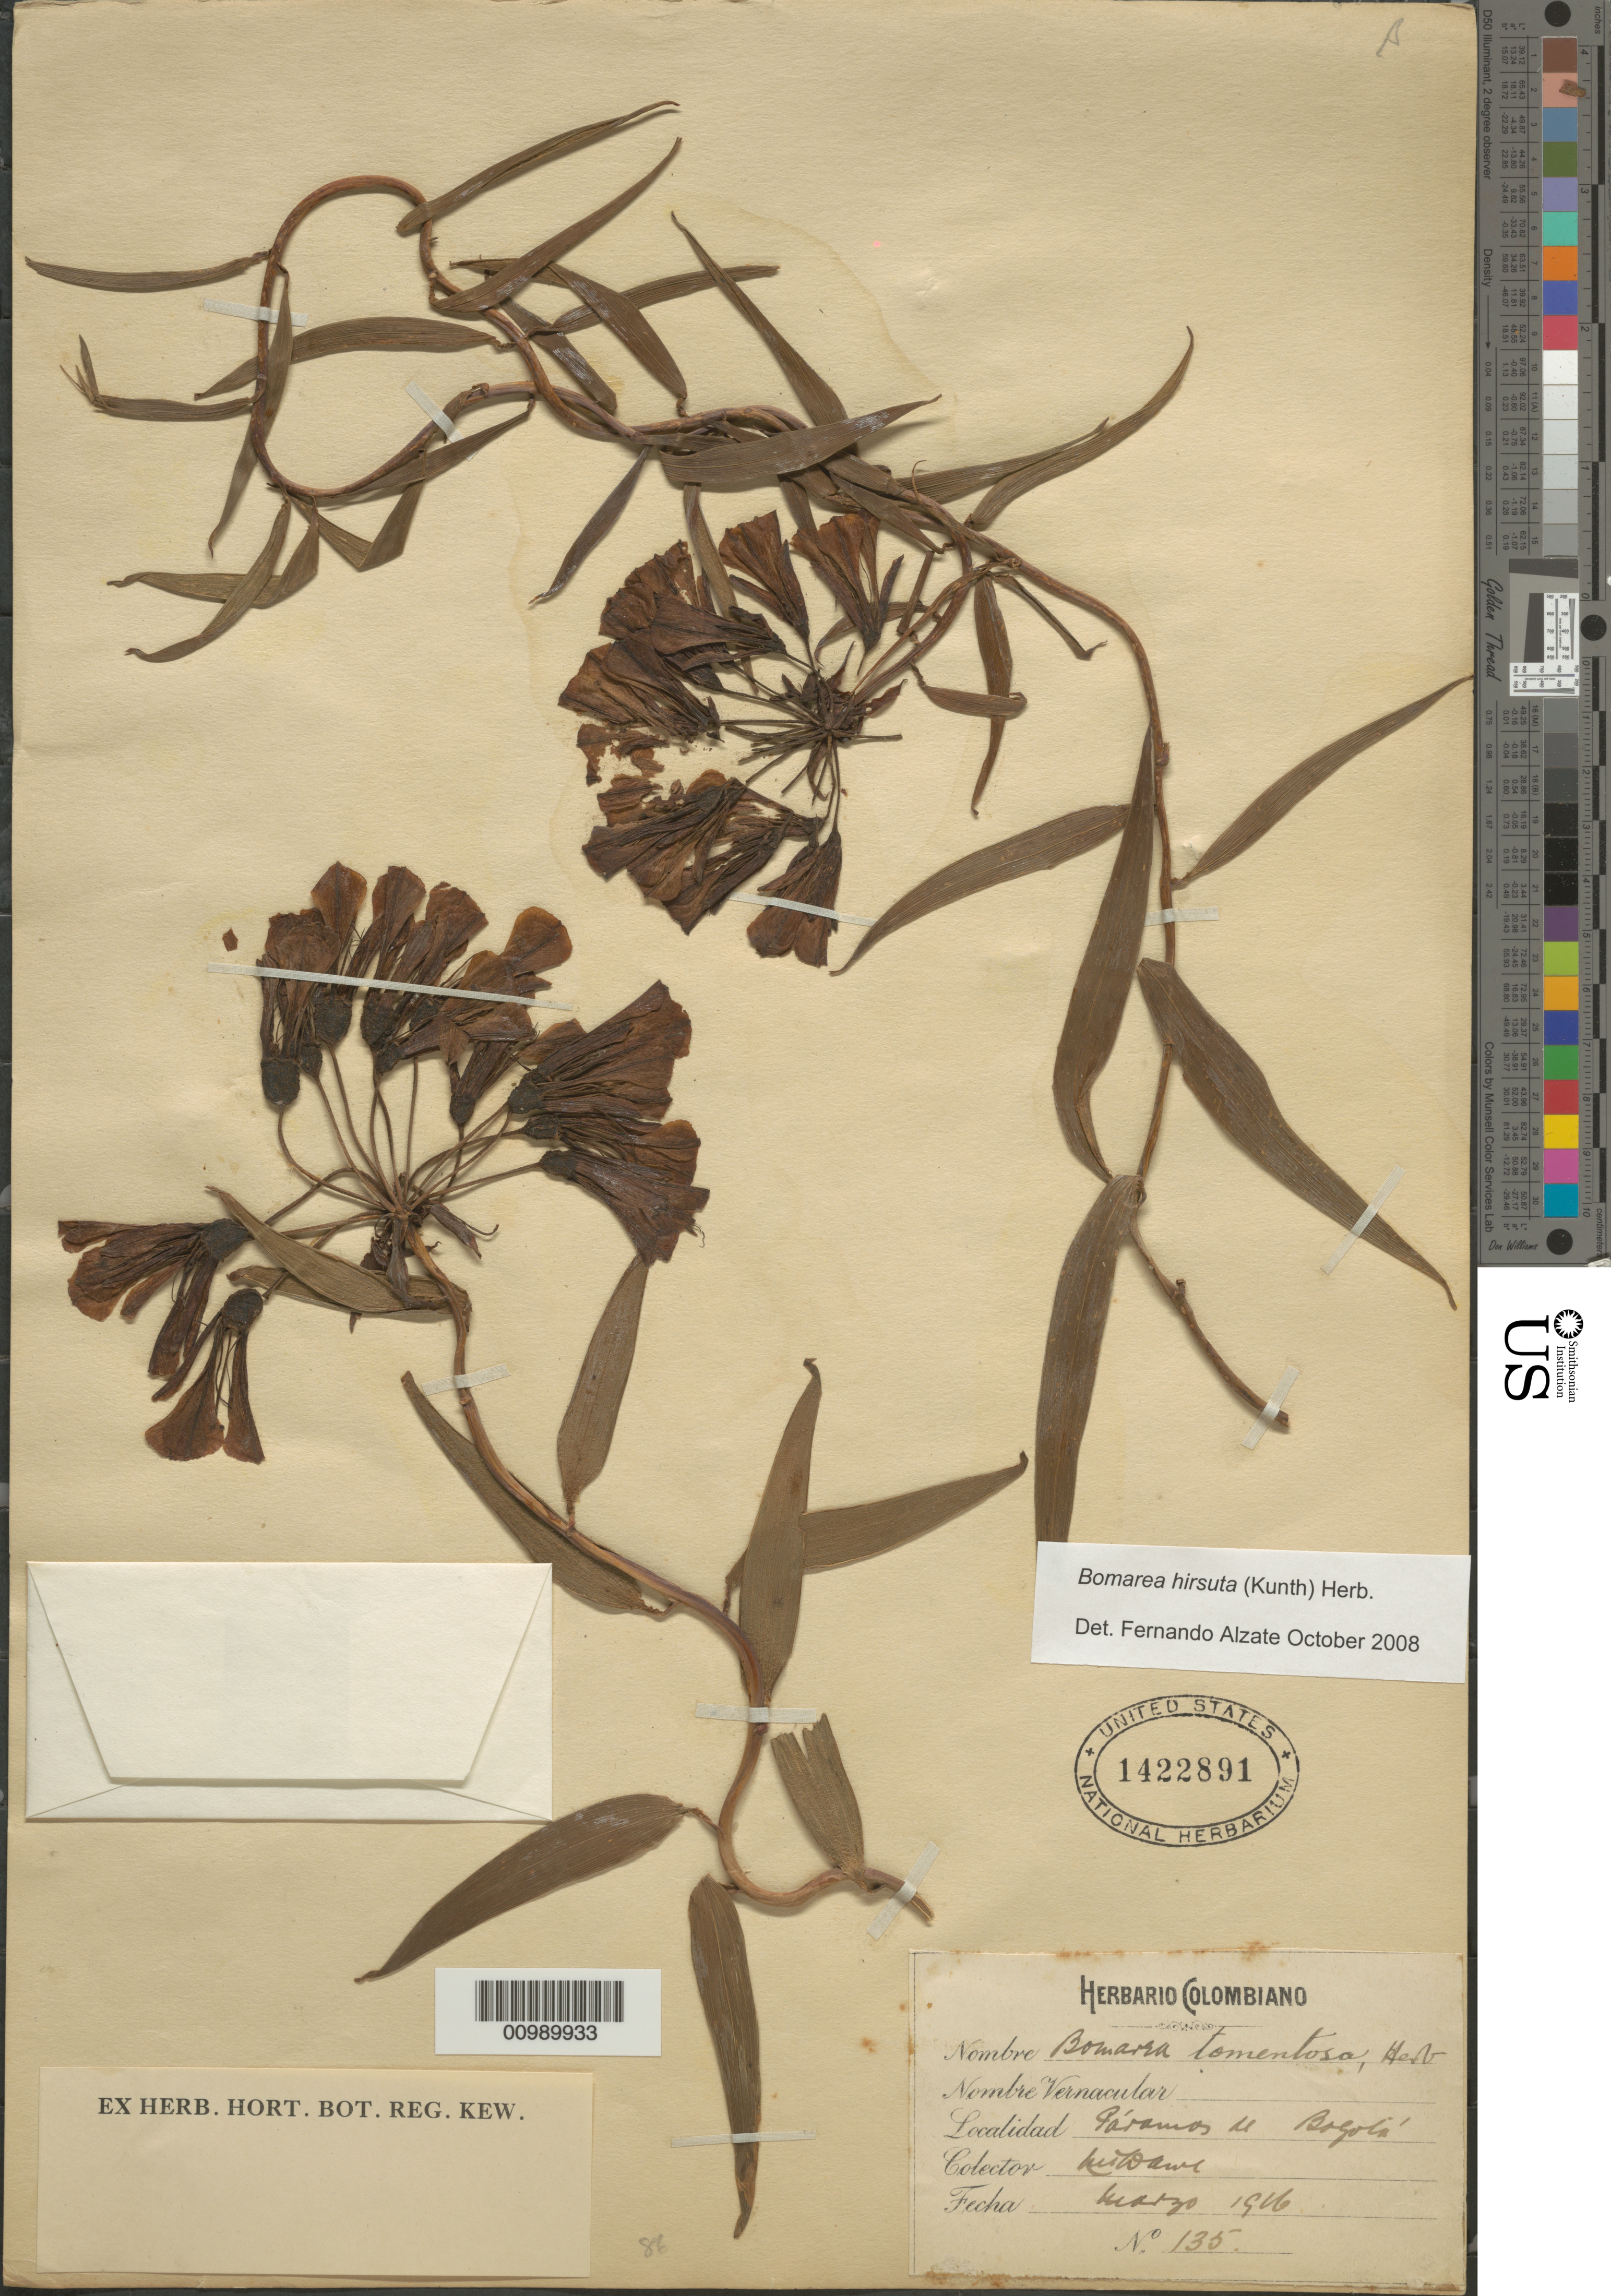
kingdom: Plantae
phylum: Tracheophyta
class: Liliopsida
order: Liliales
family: Alstroemeriaceae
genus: Bomarea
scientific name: Bomarea hirsuta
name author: (Kunth) Herb.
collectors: M. T. Dawe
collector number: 135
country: Colombia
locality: Paramos de Bogota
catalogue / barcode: US 1422891